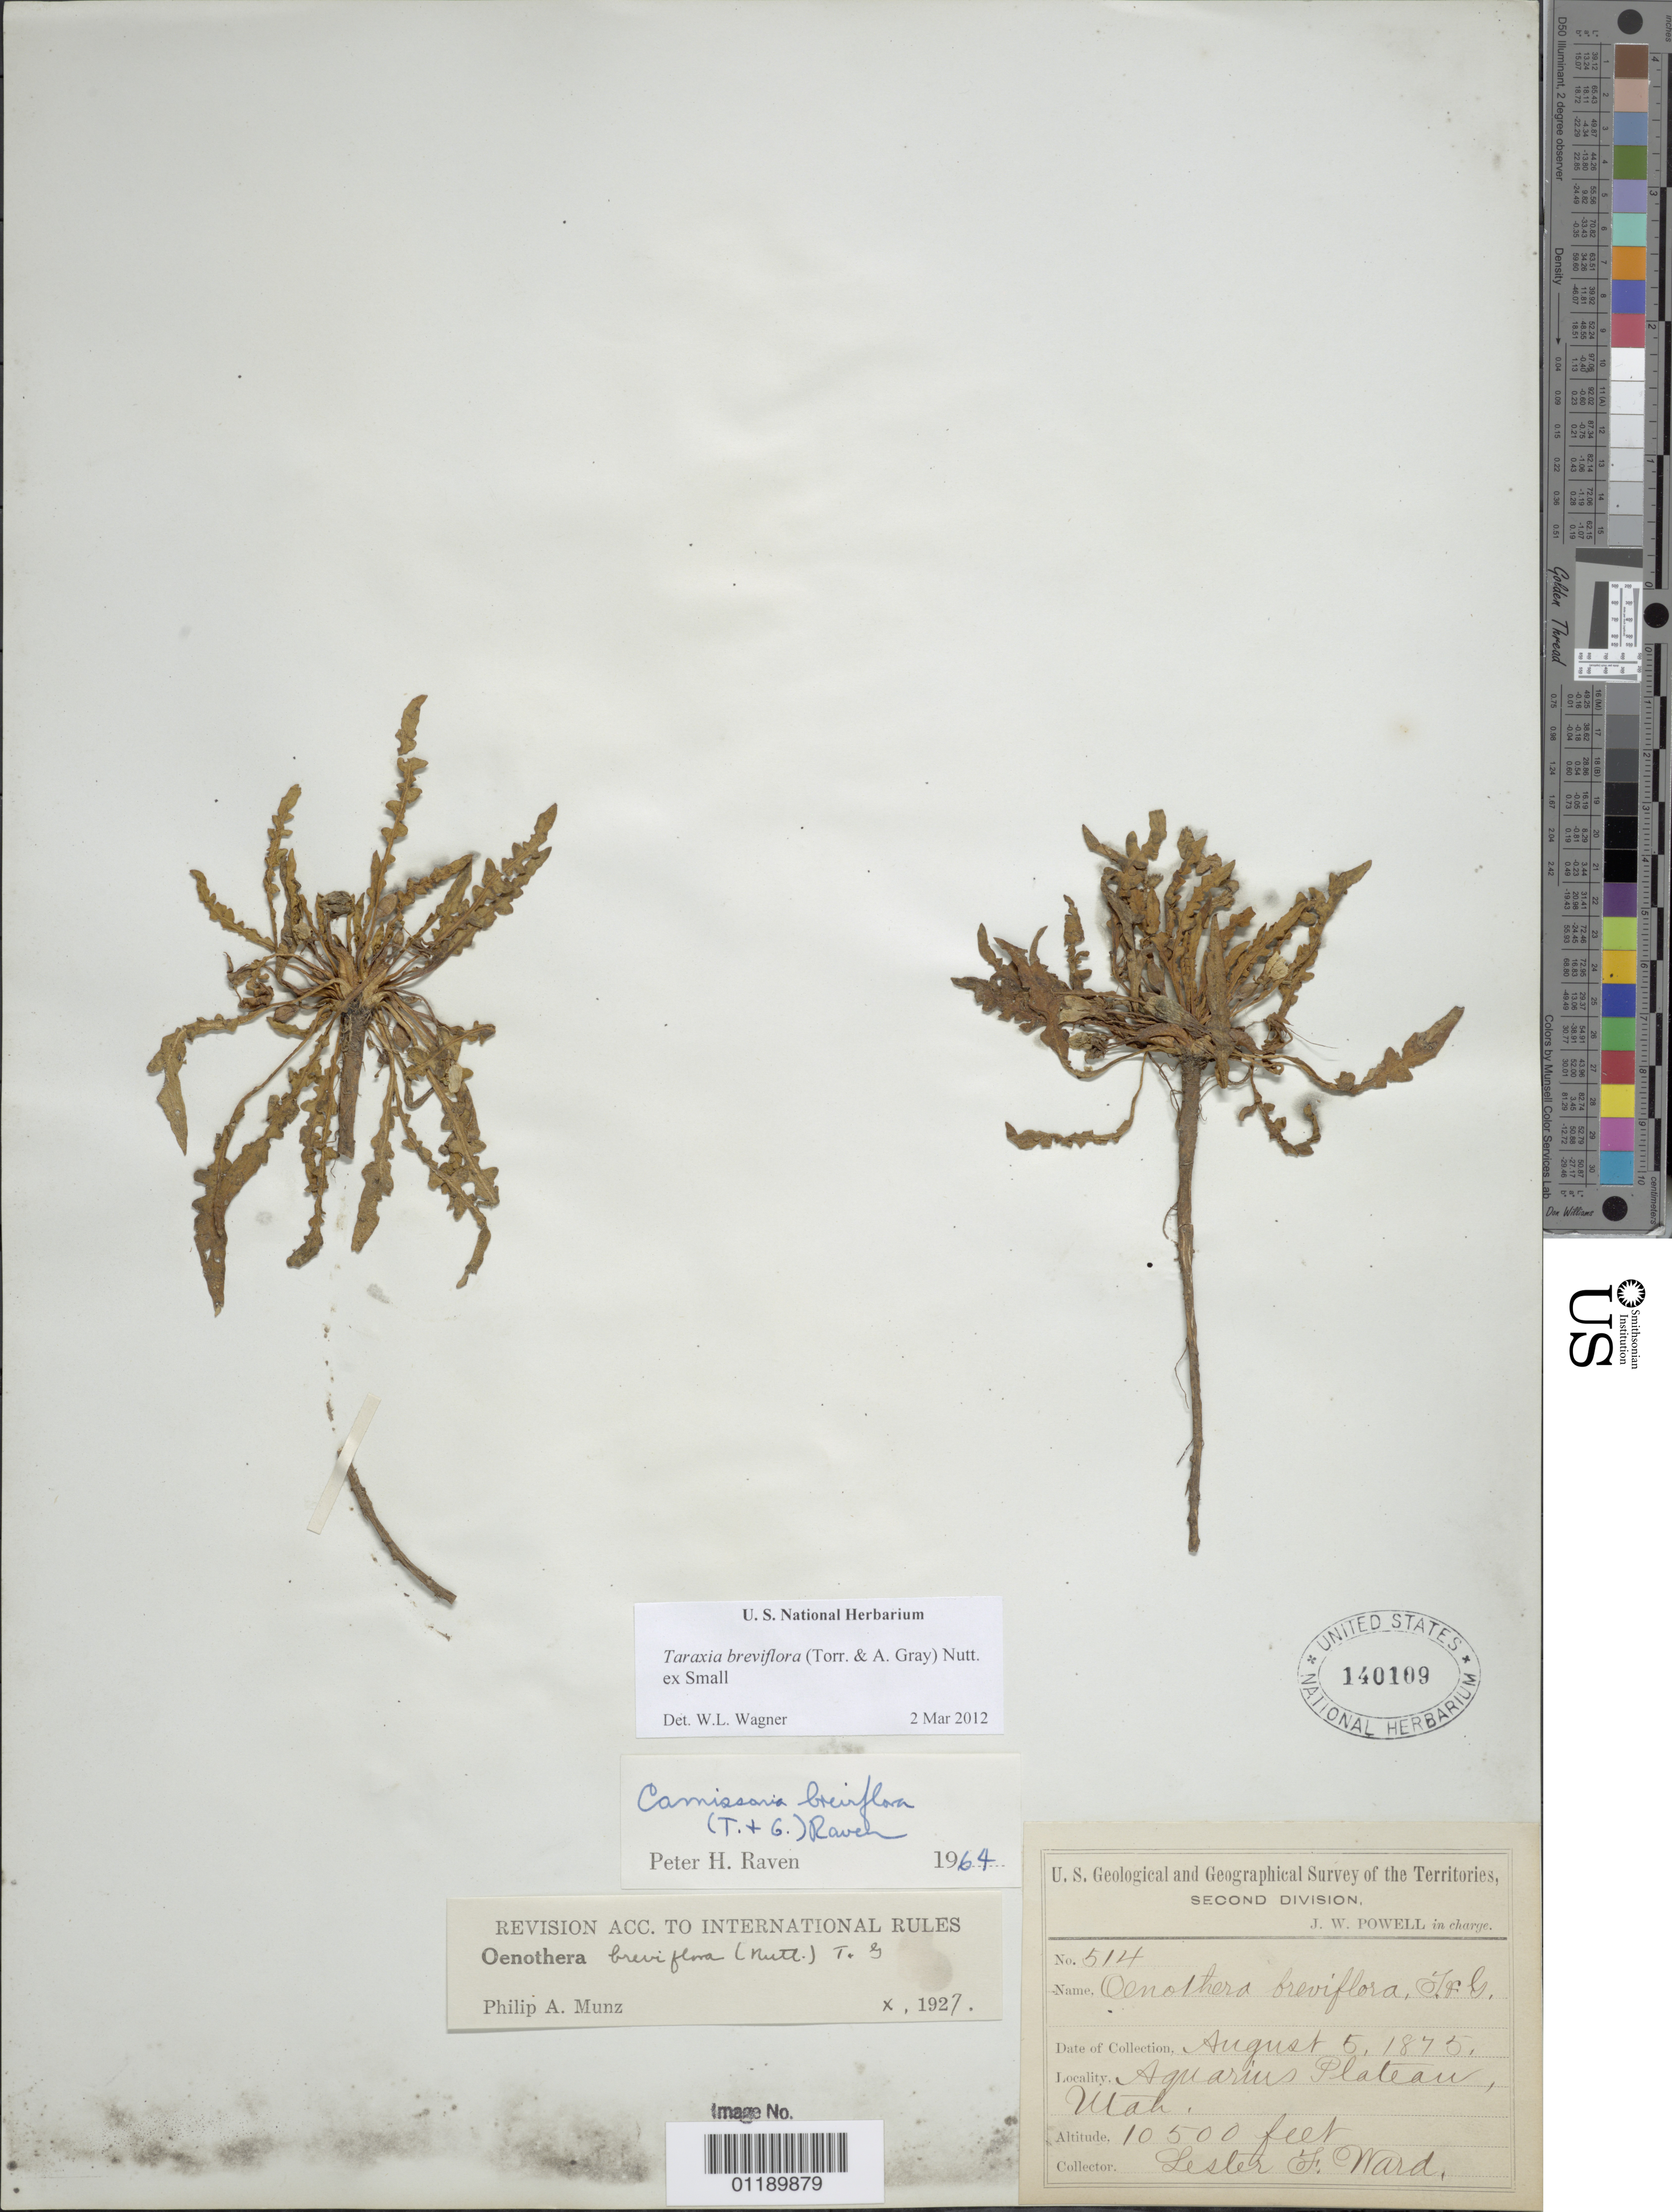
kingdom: Plantae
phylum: Tracheophyta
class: Magnoliopsida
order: Myrtales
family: Onagraceae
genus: Taraxia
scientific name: Taraxia breviflora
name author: (Torr. & A. Gray) Nutt. ex Small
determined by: Wagner, W. L., (BOT), Smithsonian Institution - National Museum of Natural History (UNITED STATES)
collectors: L. F. Ward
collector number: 514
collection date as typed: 05 Aug 1875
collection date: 1875-08-05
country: United States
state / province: Utah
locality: Aquarius Plateau.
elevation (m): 3200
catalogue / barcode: US 140109